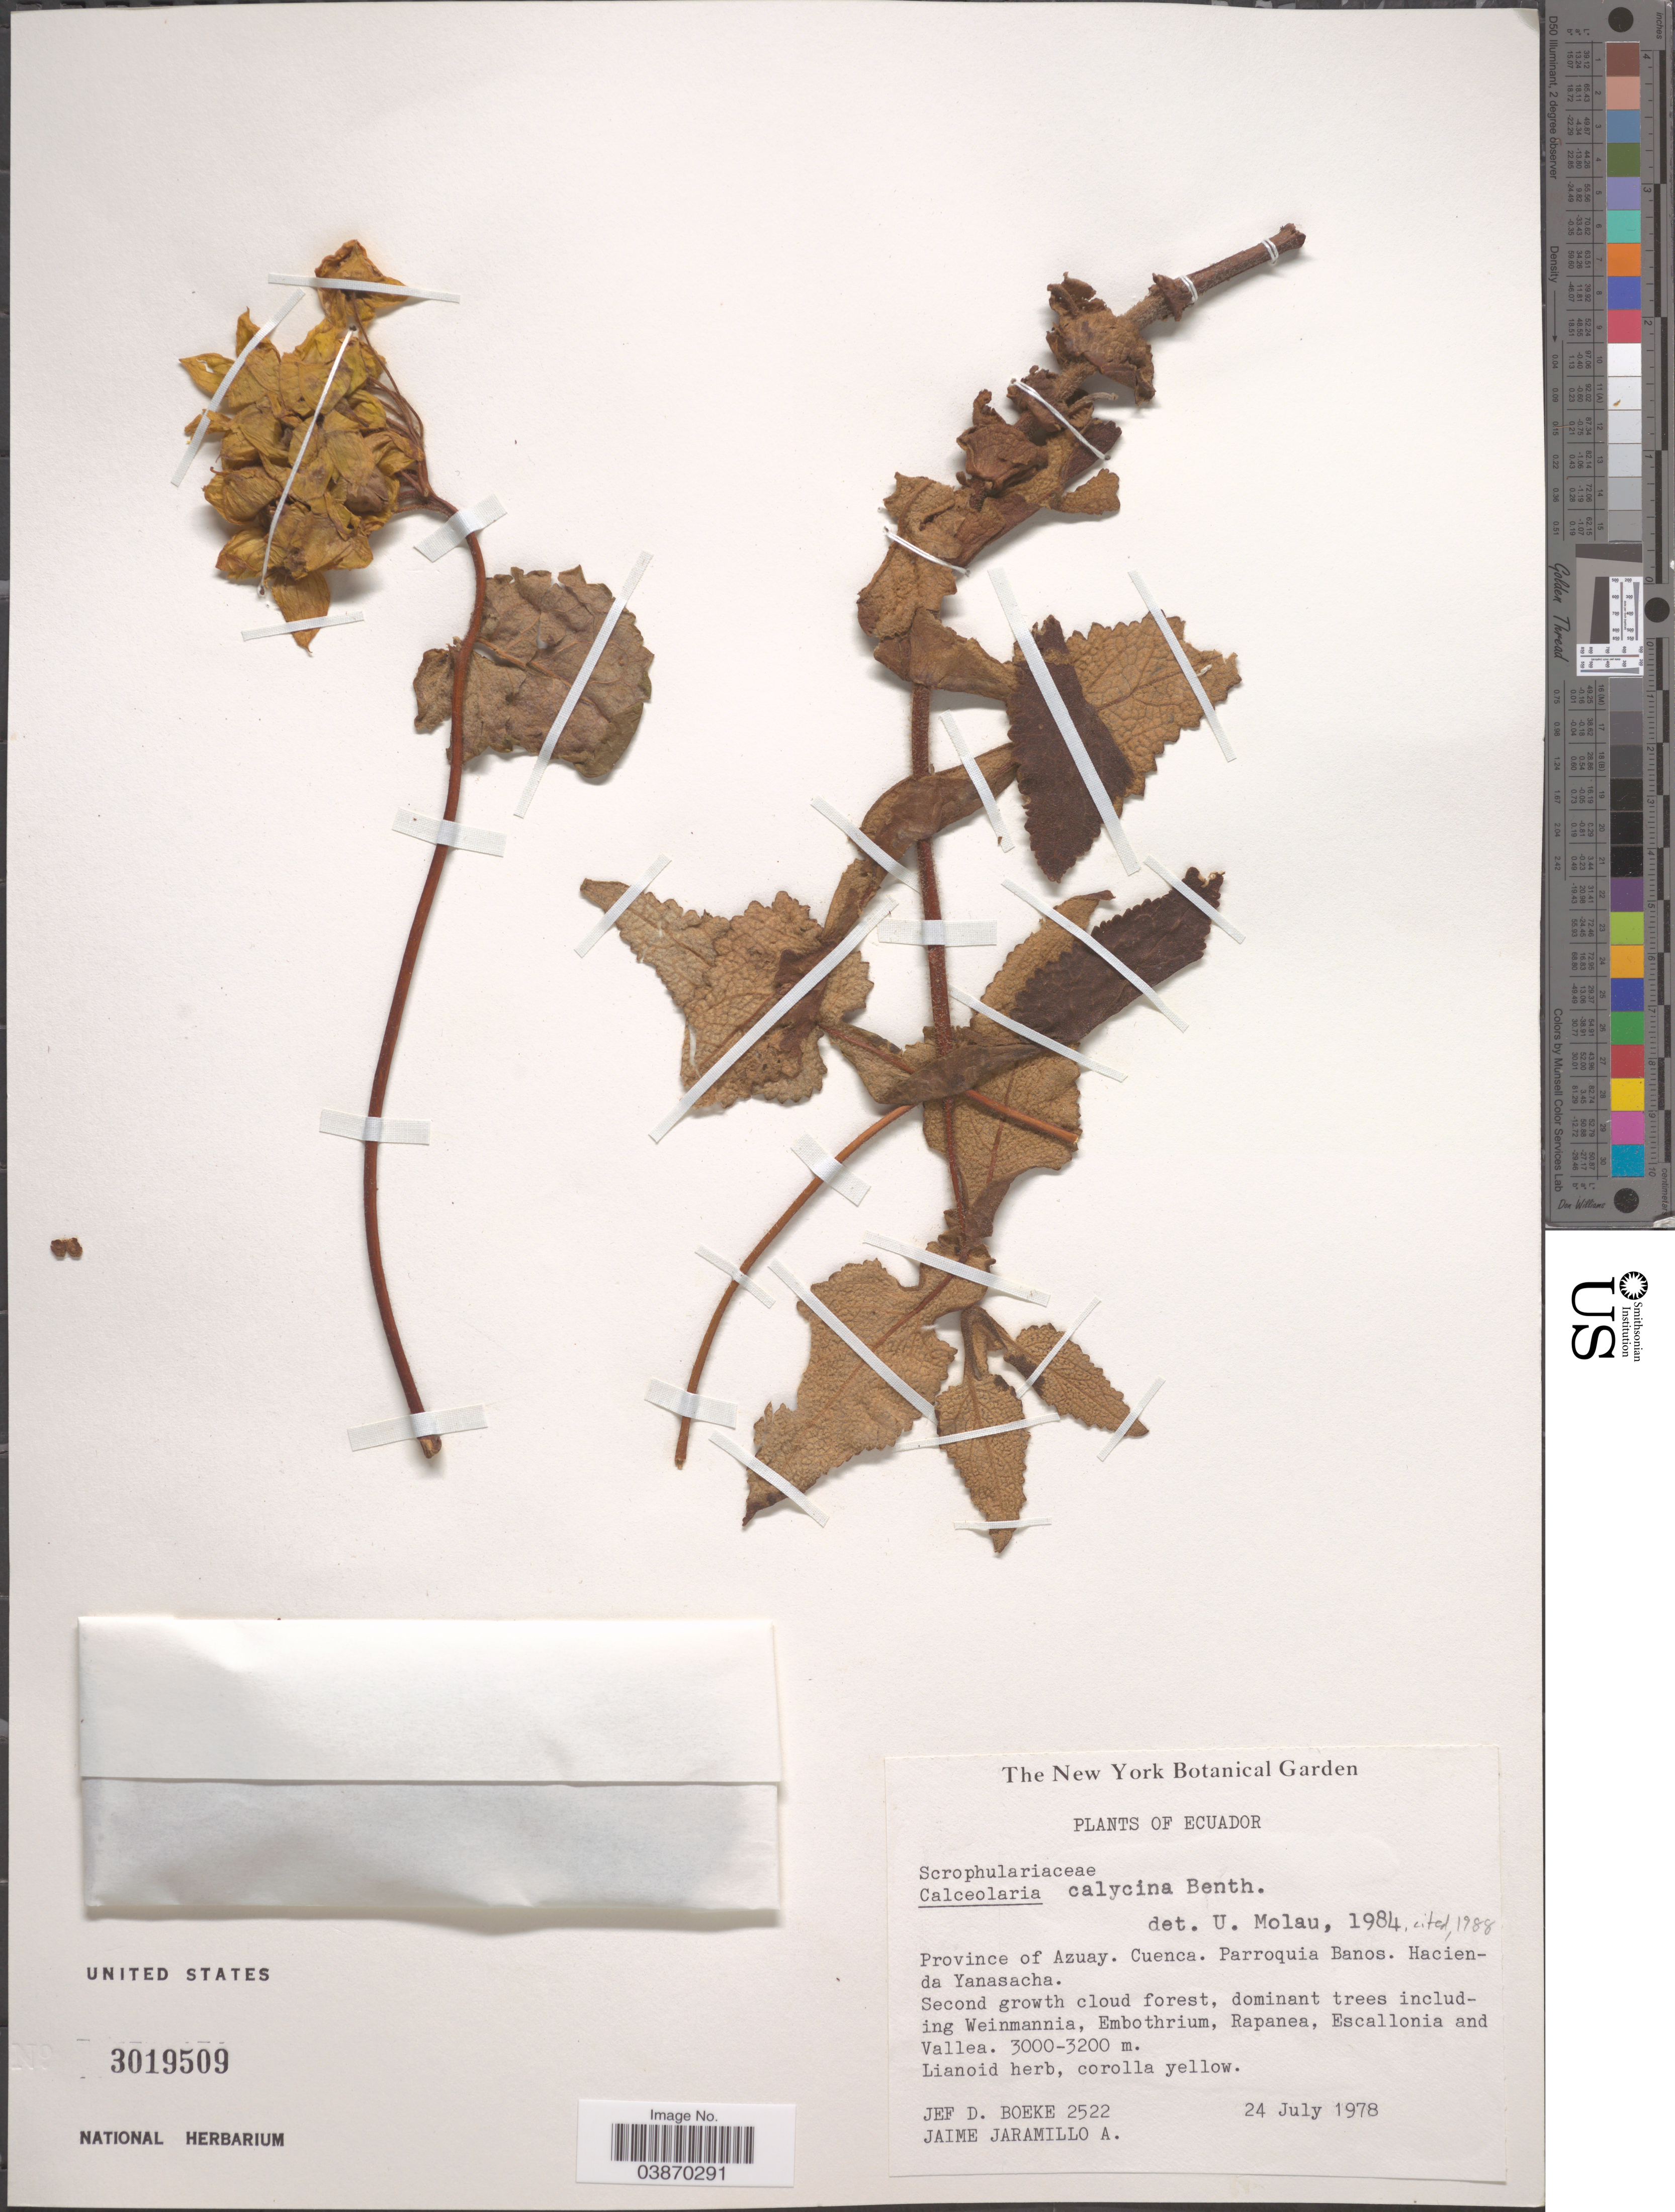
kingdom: Plantae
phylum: Tracheophyta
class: Magnoliopsida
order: Lamiales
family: Calceolariaceae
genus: Calceolaria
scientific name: Calceolaria calycina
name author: Benth.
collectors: J. Boeke & J. L. Jaramillo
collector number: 2522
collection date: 1978-07-24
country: Ecuador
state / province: Azuay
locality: Cuenca. Parroquia Banos. Hacienda Yanasacha.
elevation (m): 3000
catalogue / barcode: US 3019509